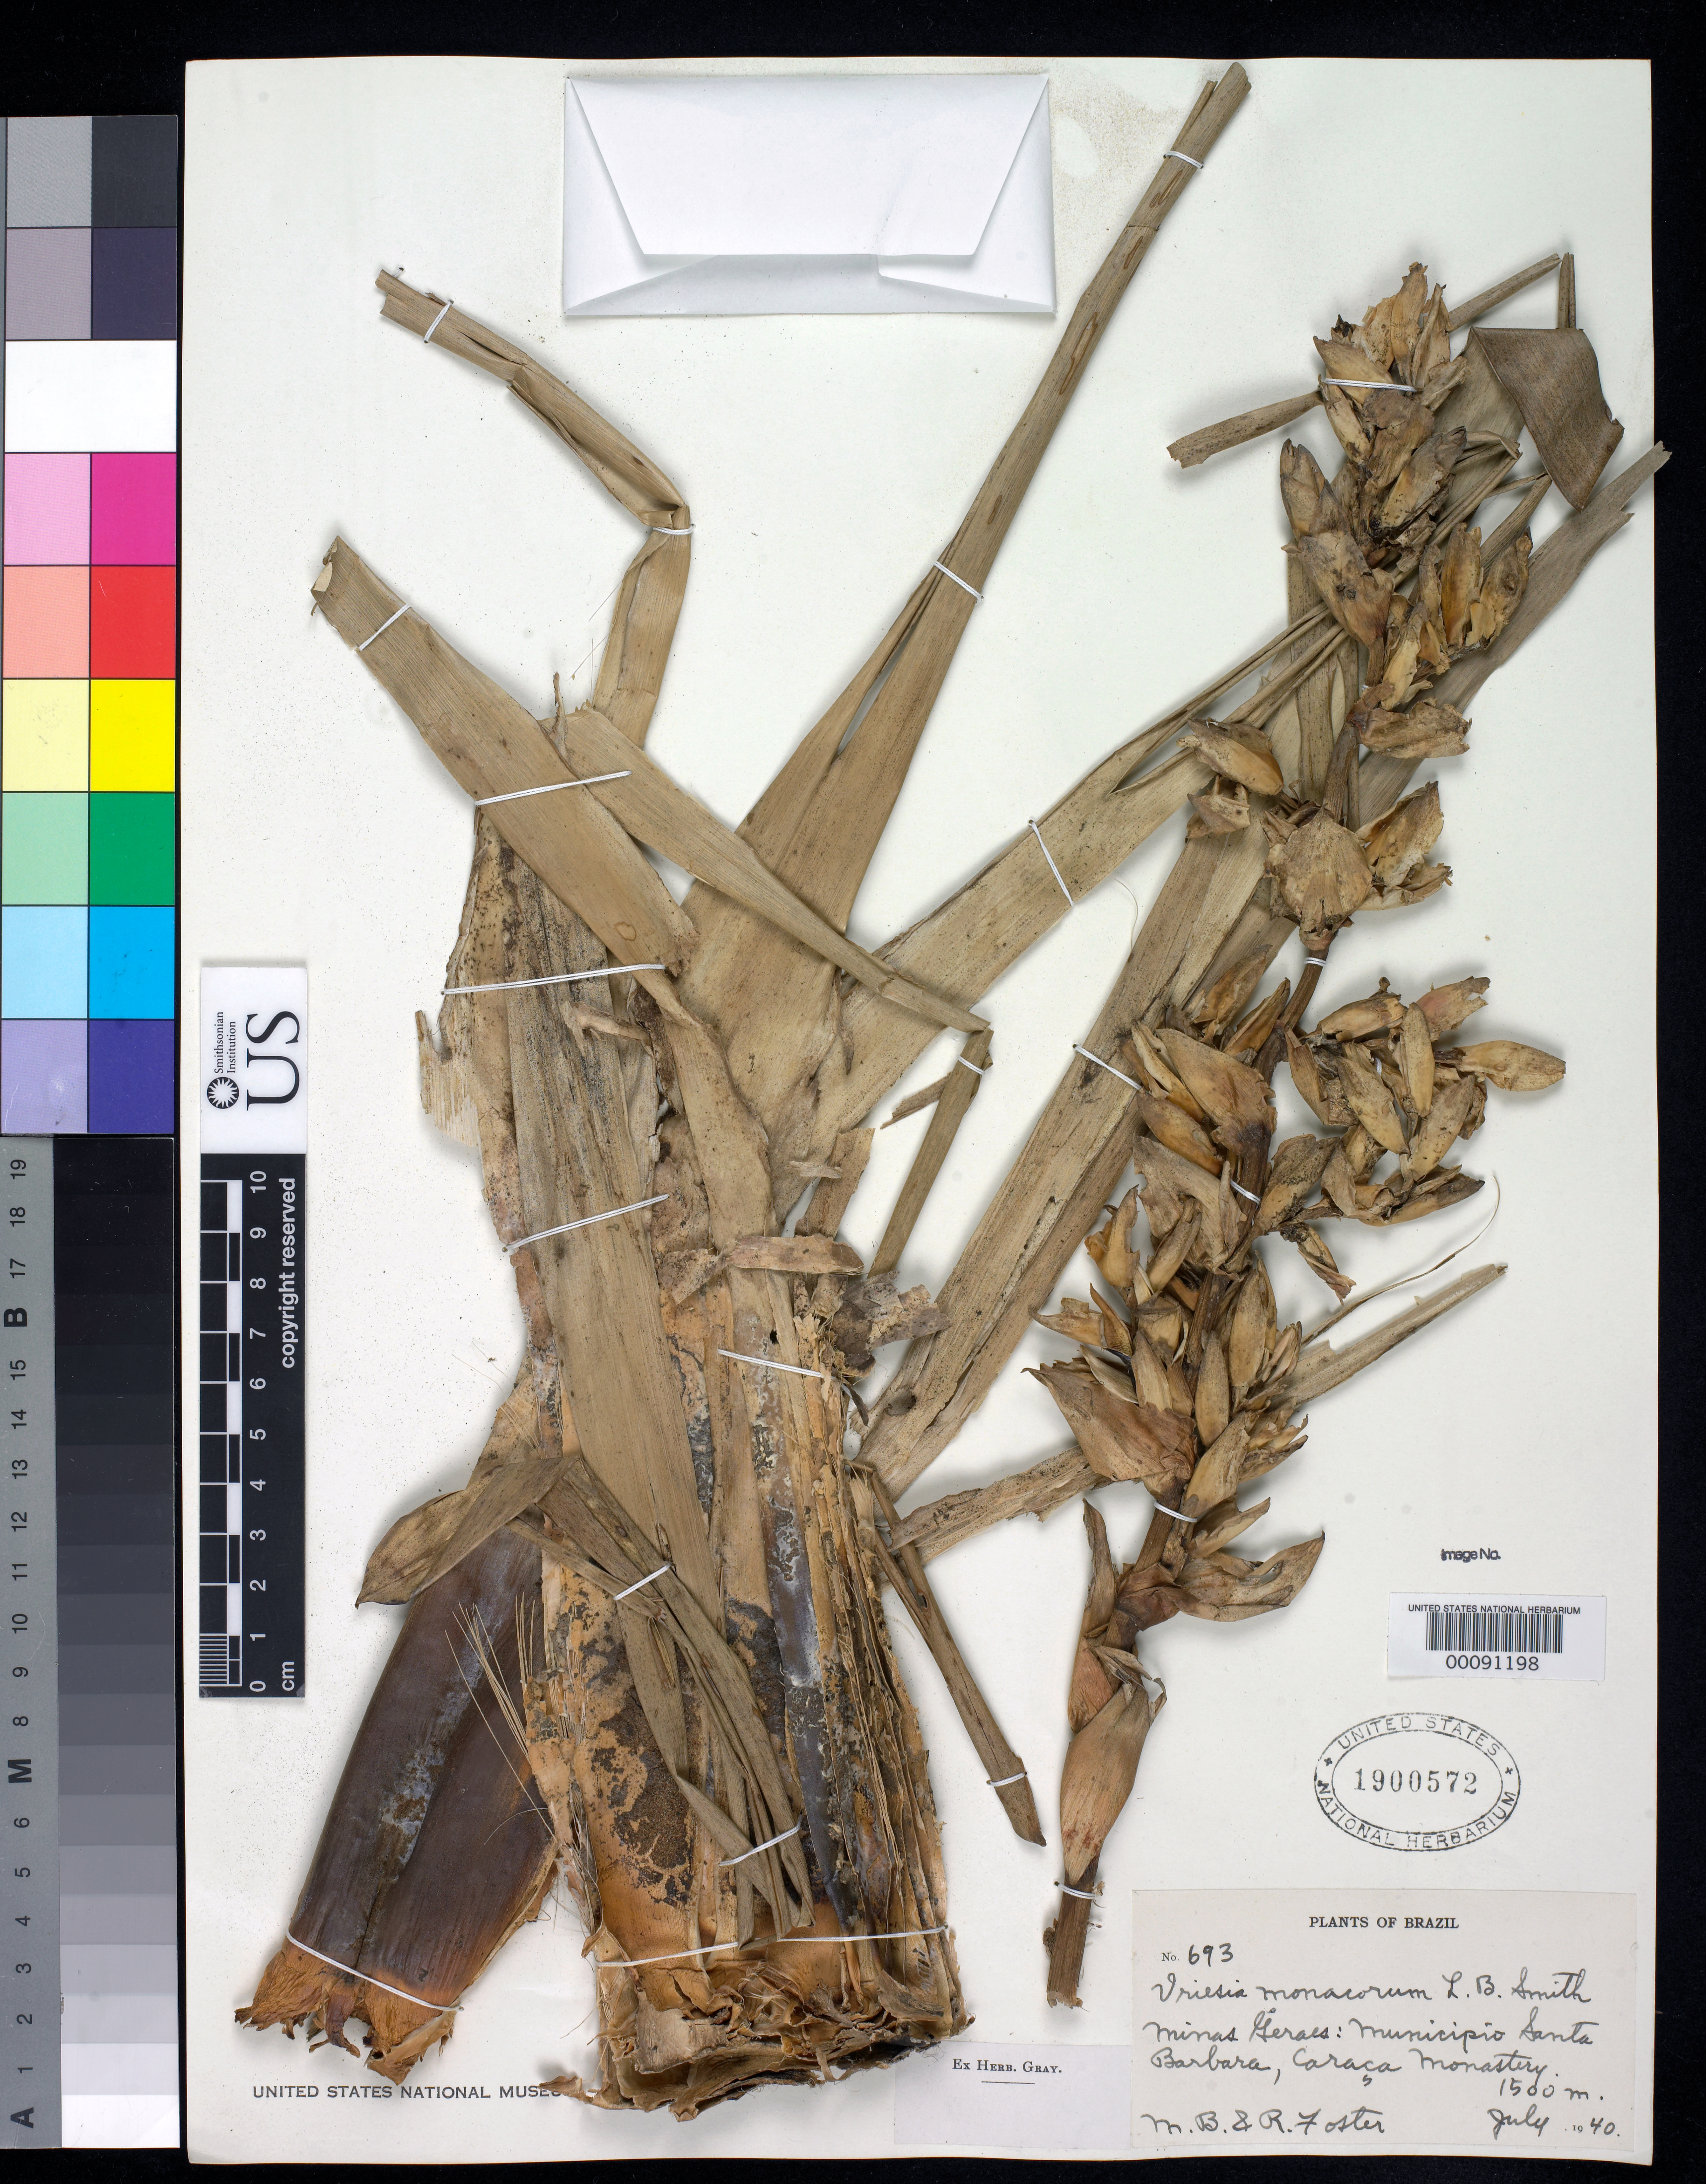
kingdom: Plantae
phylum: Tracheophyta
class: Liliopsida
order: Poales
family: Bromeliaceae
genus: Vriesea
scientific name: Vriesea monacorum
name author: L.B. Sm.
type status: Isotype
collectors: M. B. Foster & R. C. Foster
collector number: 693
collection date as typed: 22 Jul 1940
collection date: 1940-07-22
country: Brazil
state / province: Minas Gerais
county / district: Santa Barbara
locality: Seminario de Caraca.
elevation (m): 1500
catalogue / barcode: US 1900572